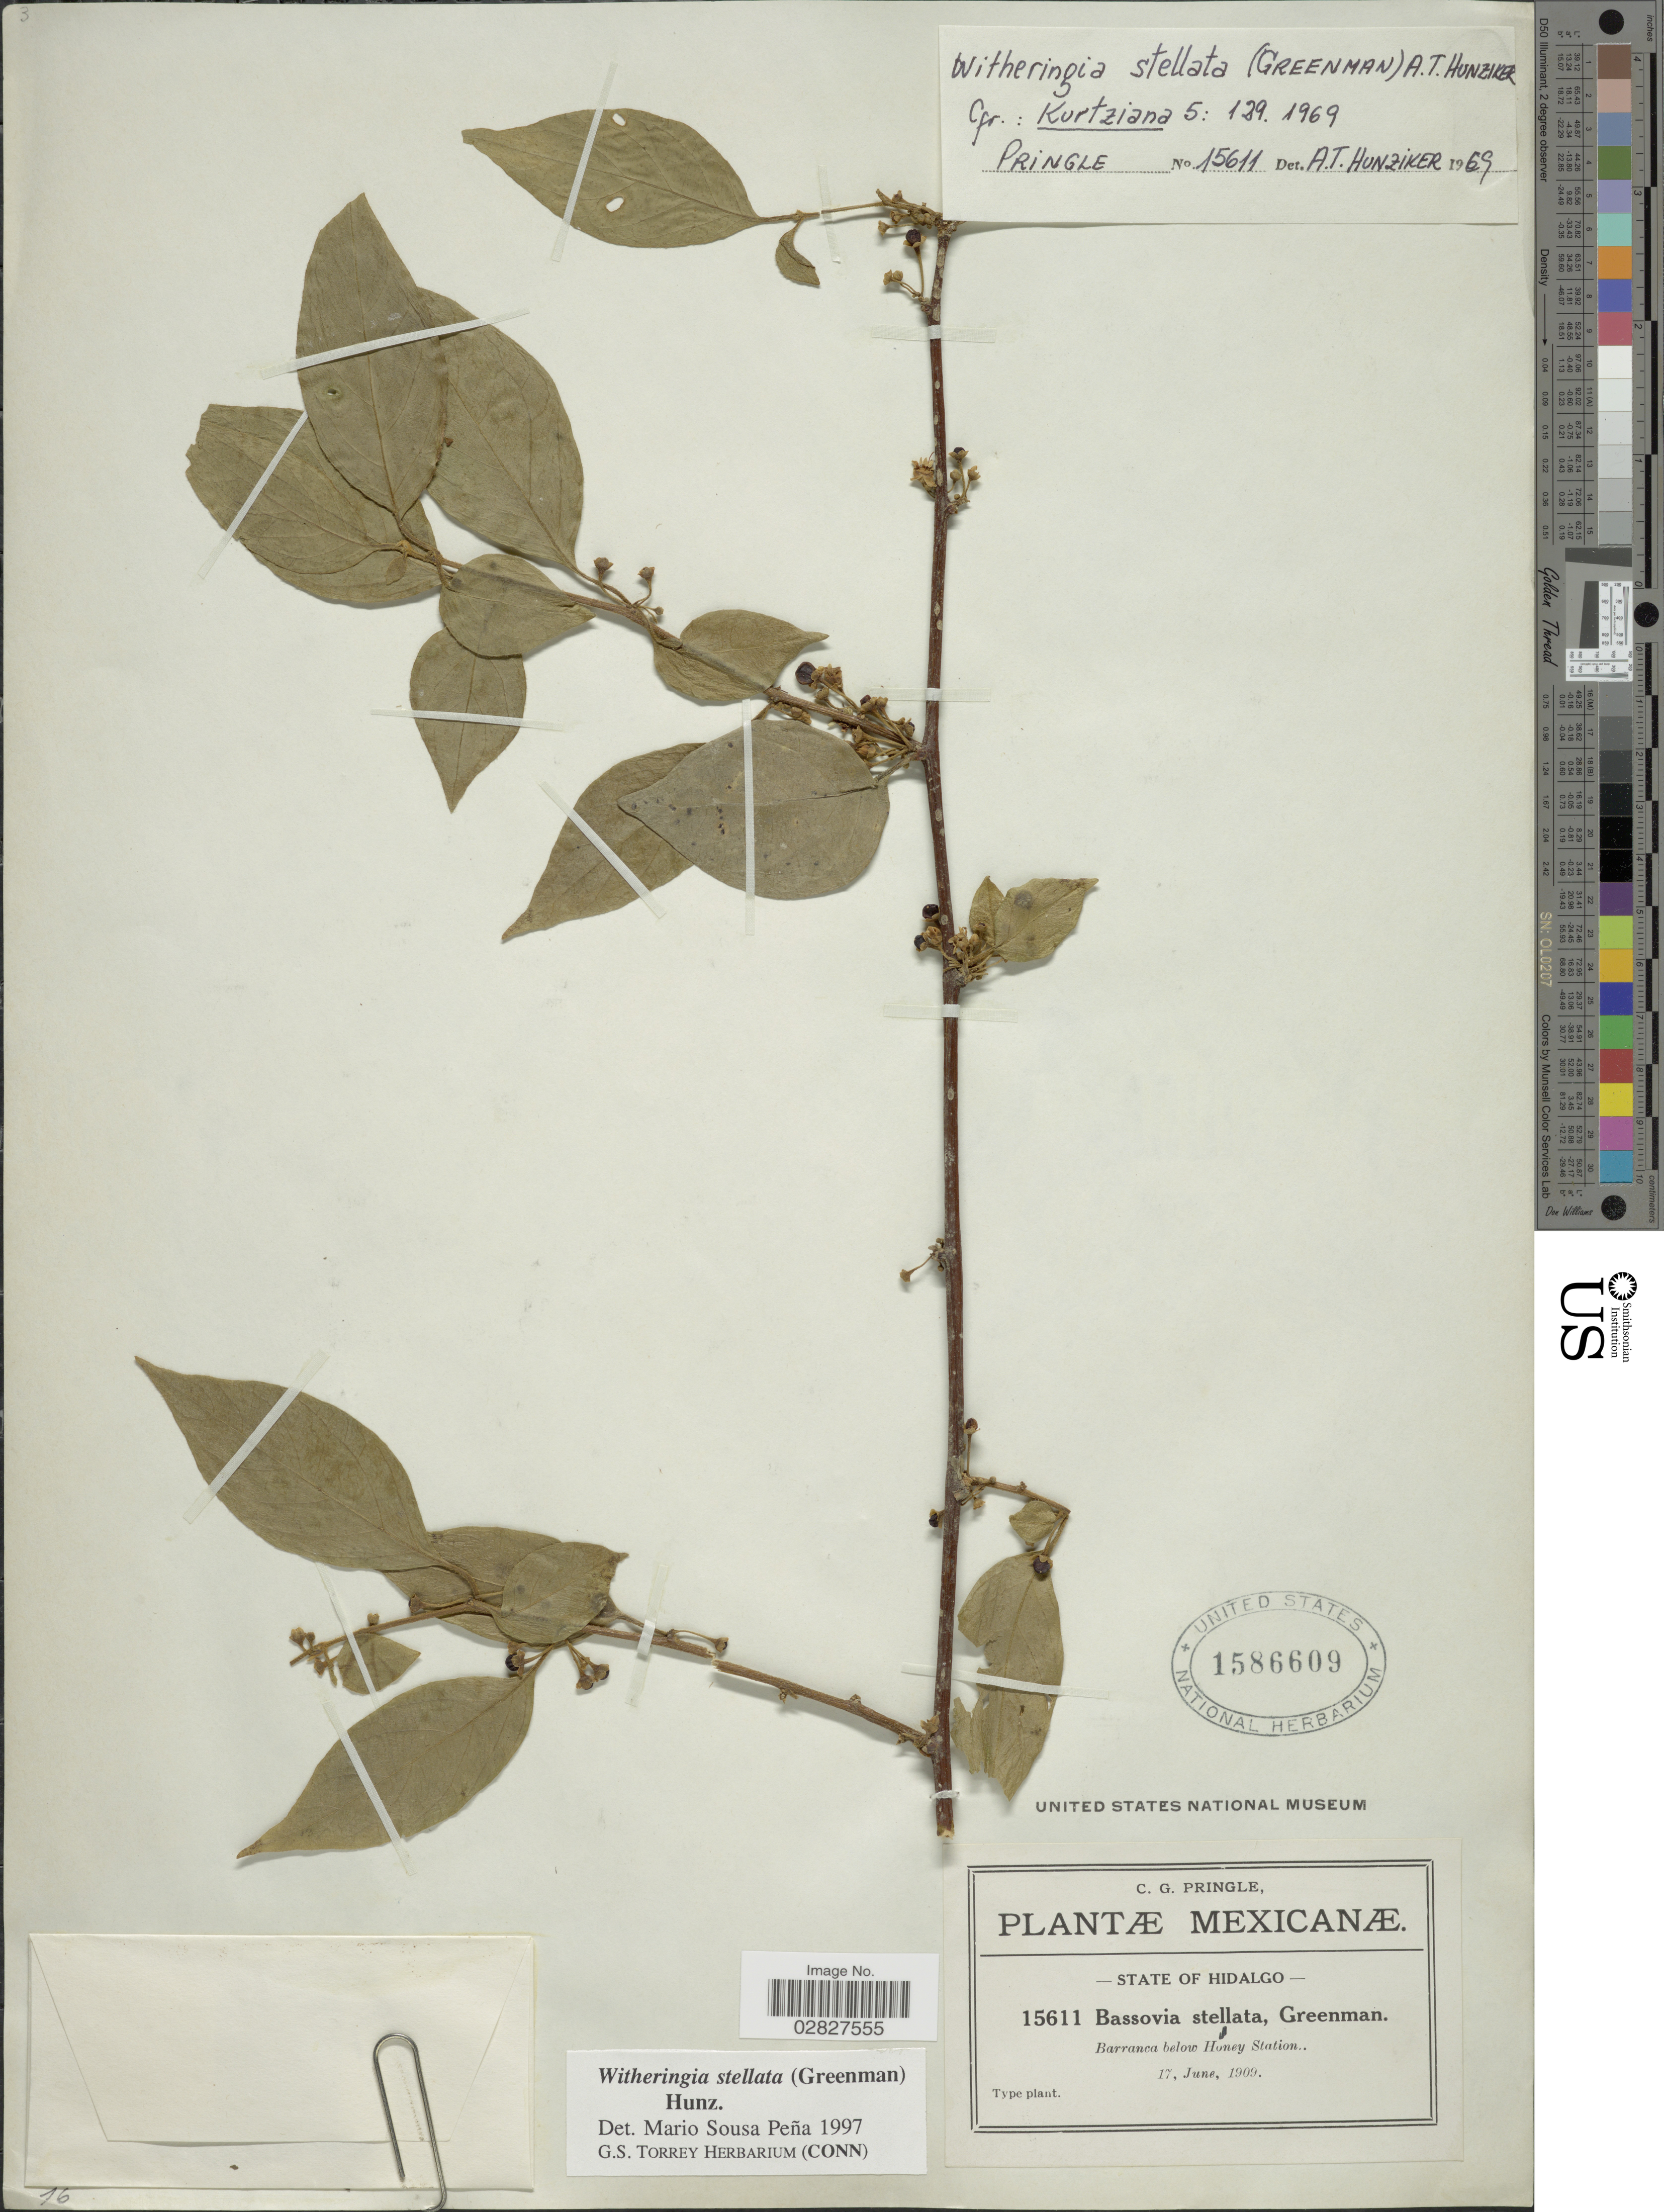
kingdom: Plantae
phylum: Tracheophyta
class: Magnoliopsida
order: Solanales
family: Solanaceae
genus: Witheringia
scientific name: Witheringia stellata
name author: (Greenm.) Hunz.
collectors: C. G. Pringle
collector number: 15611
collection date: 1909-06-17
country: Mexico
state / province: Hidalgo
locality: Barranca below Honey Station.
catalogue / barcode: US 1586609